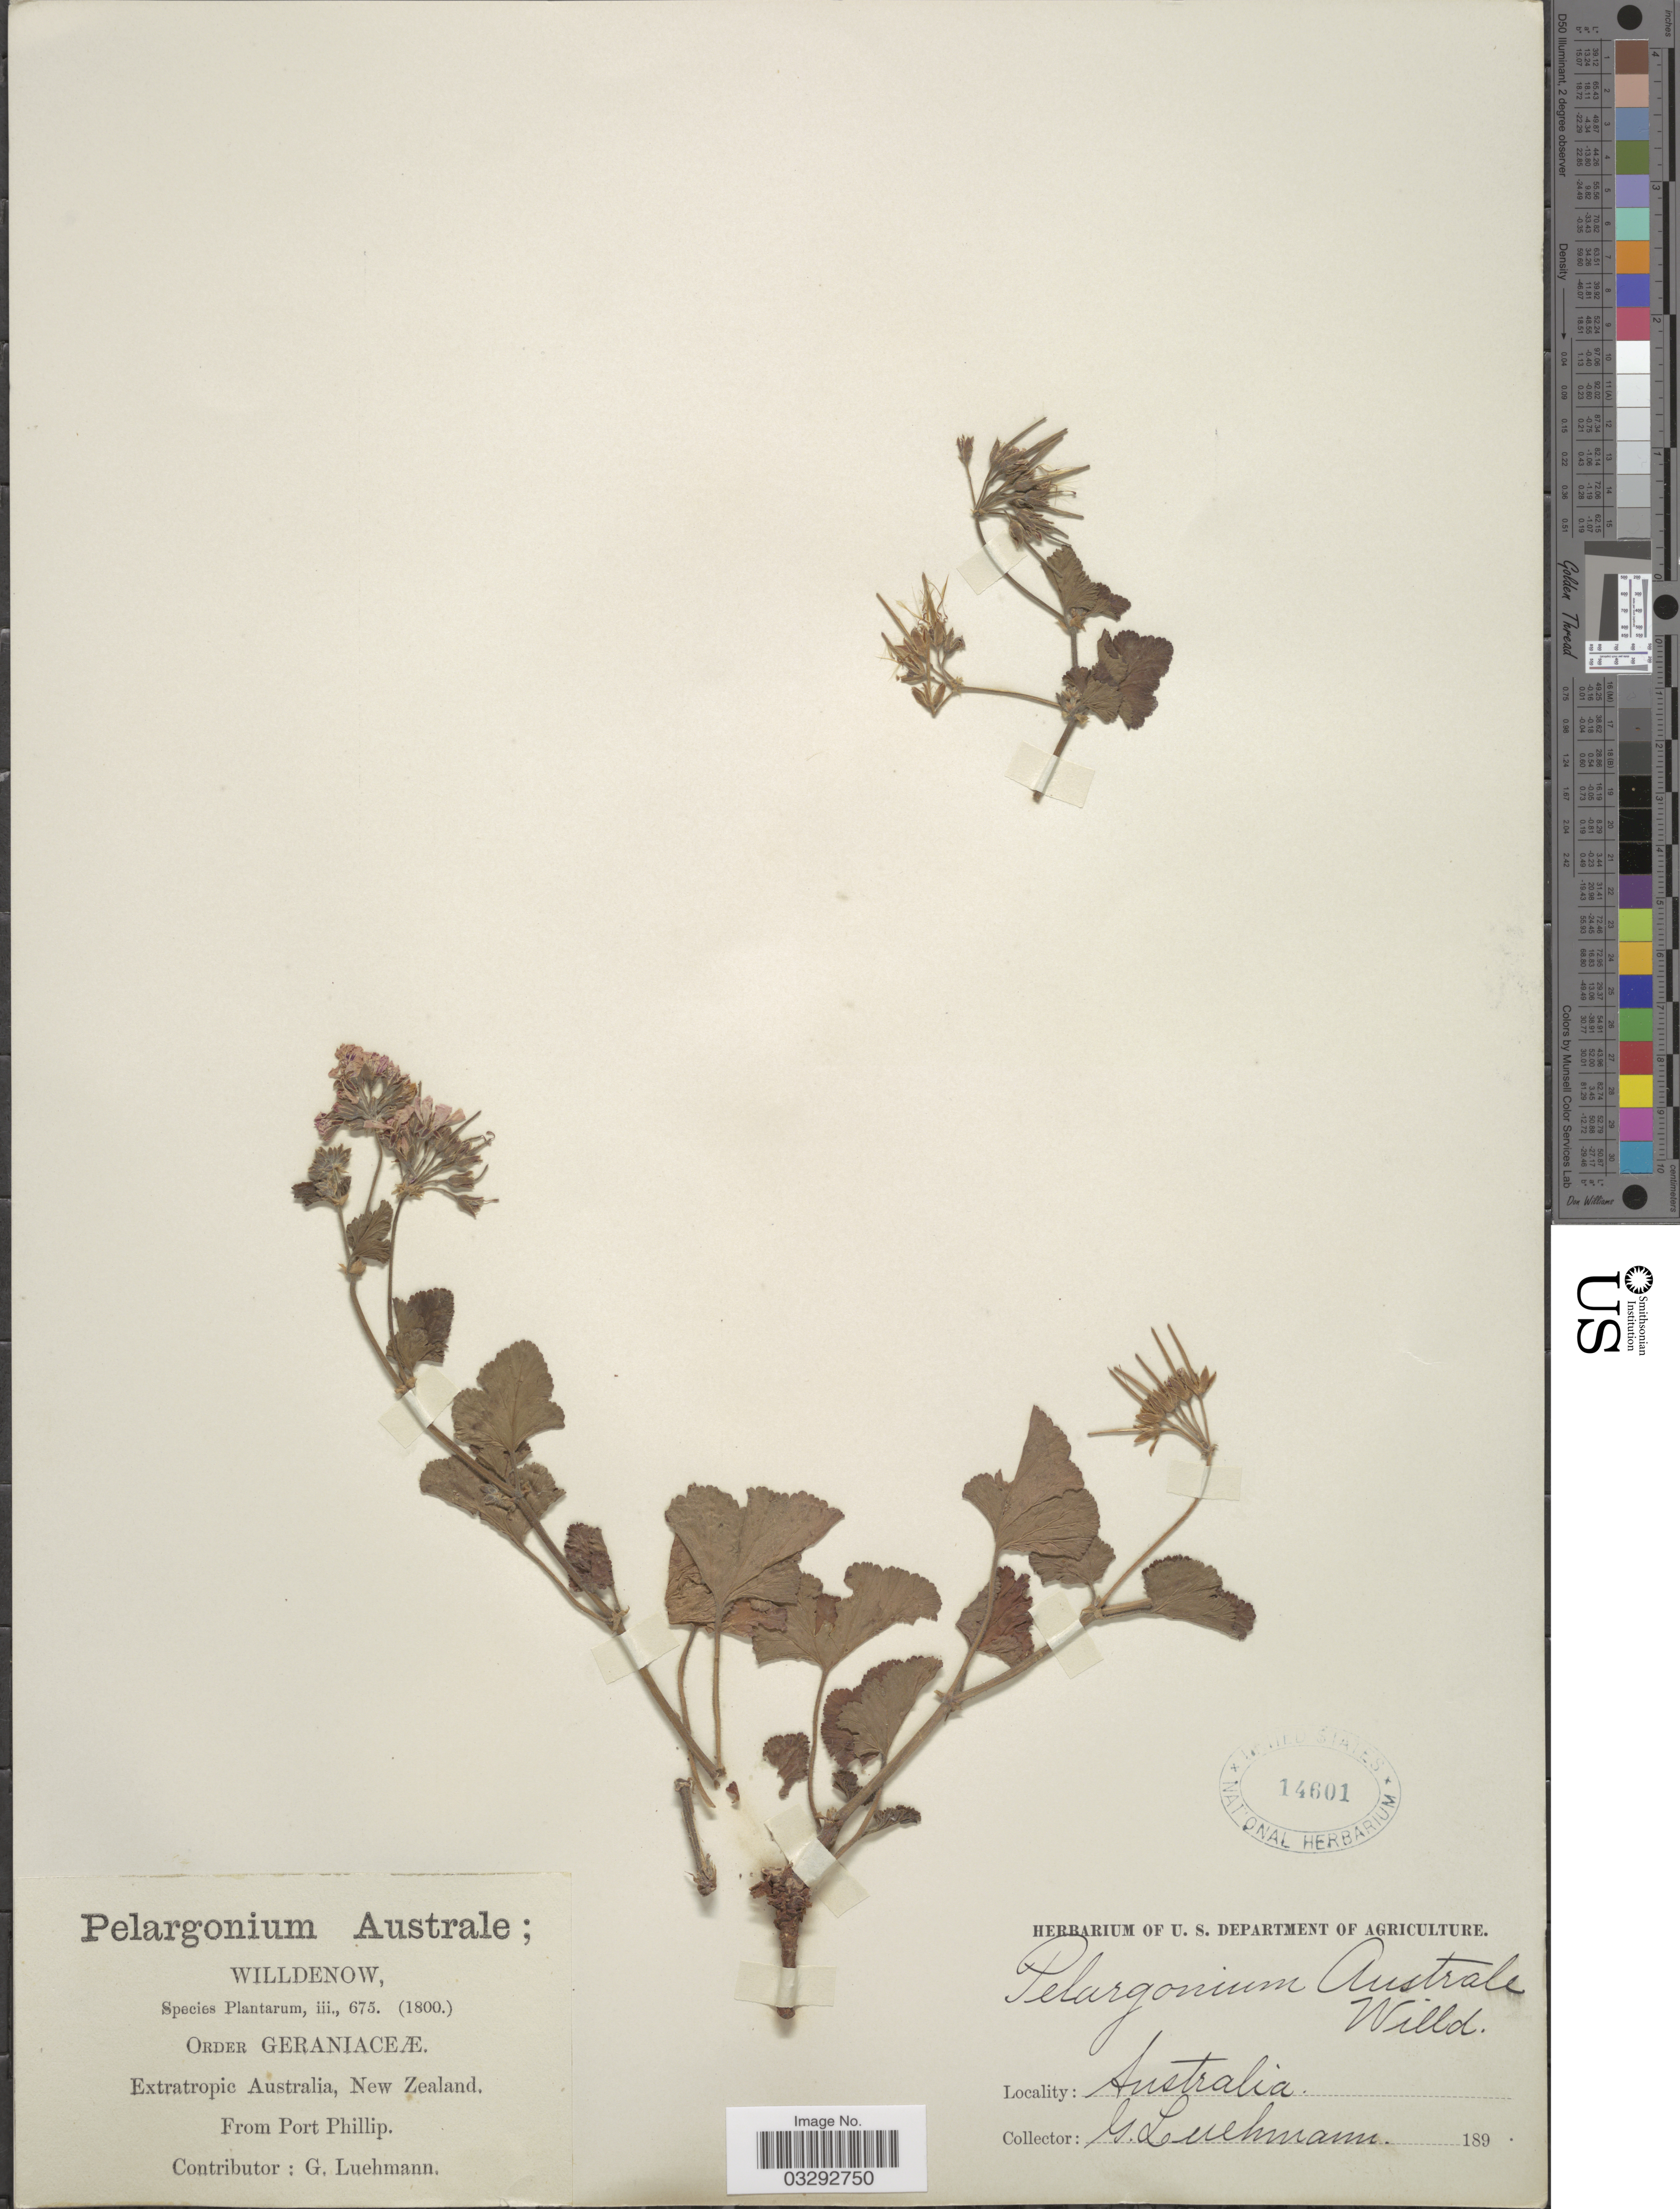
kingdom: Plantae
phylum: Tracheophyta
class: Magnoliopsida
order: Geraniales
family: Geraniaceae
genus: Pelargonium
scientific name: Pelargonium australe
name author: Willd.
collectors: G. Luehmann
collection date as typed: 189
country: Australia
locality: Extratropic Australia, New Zealand. From Port Phillip.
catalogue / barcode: US 14601